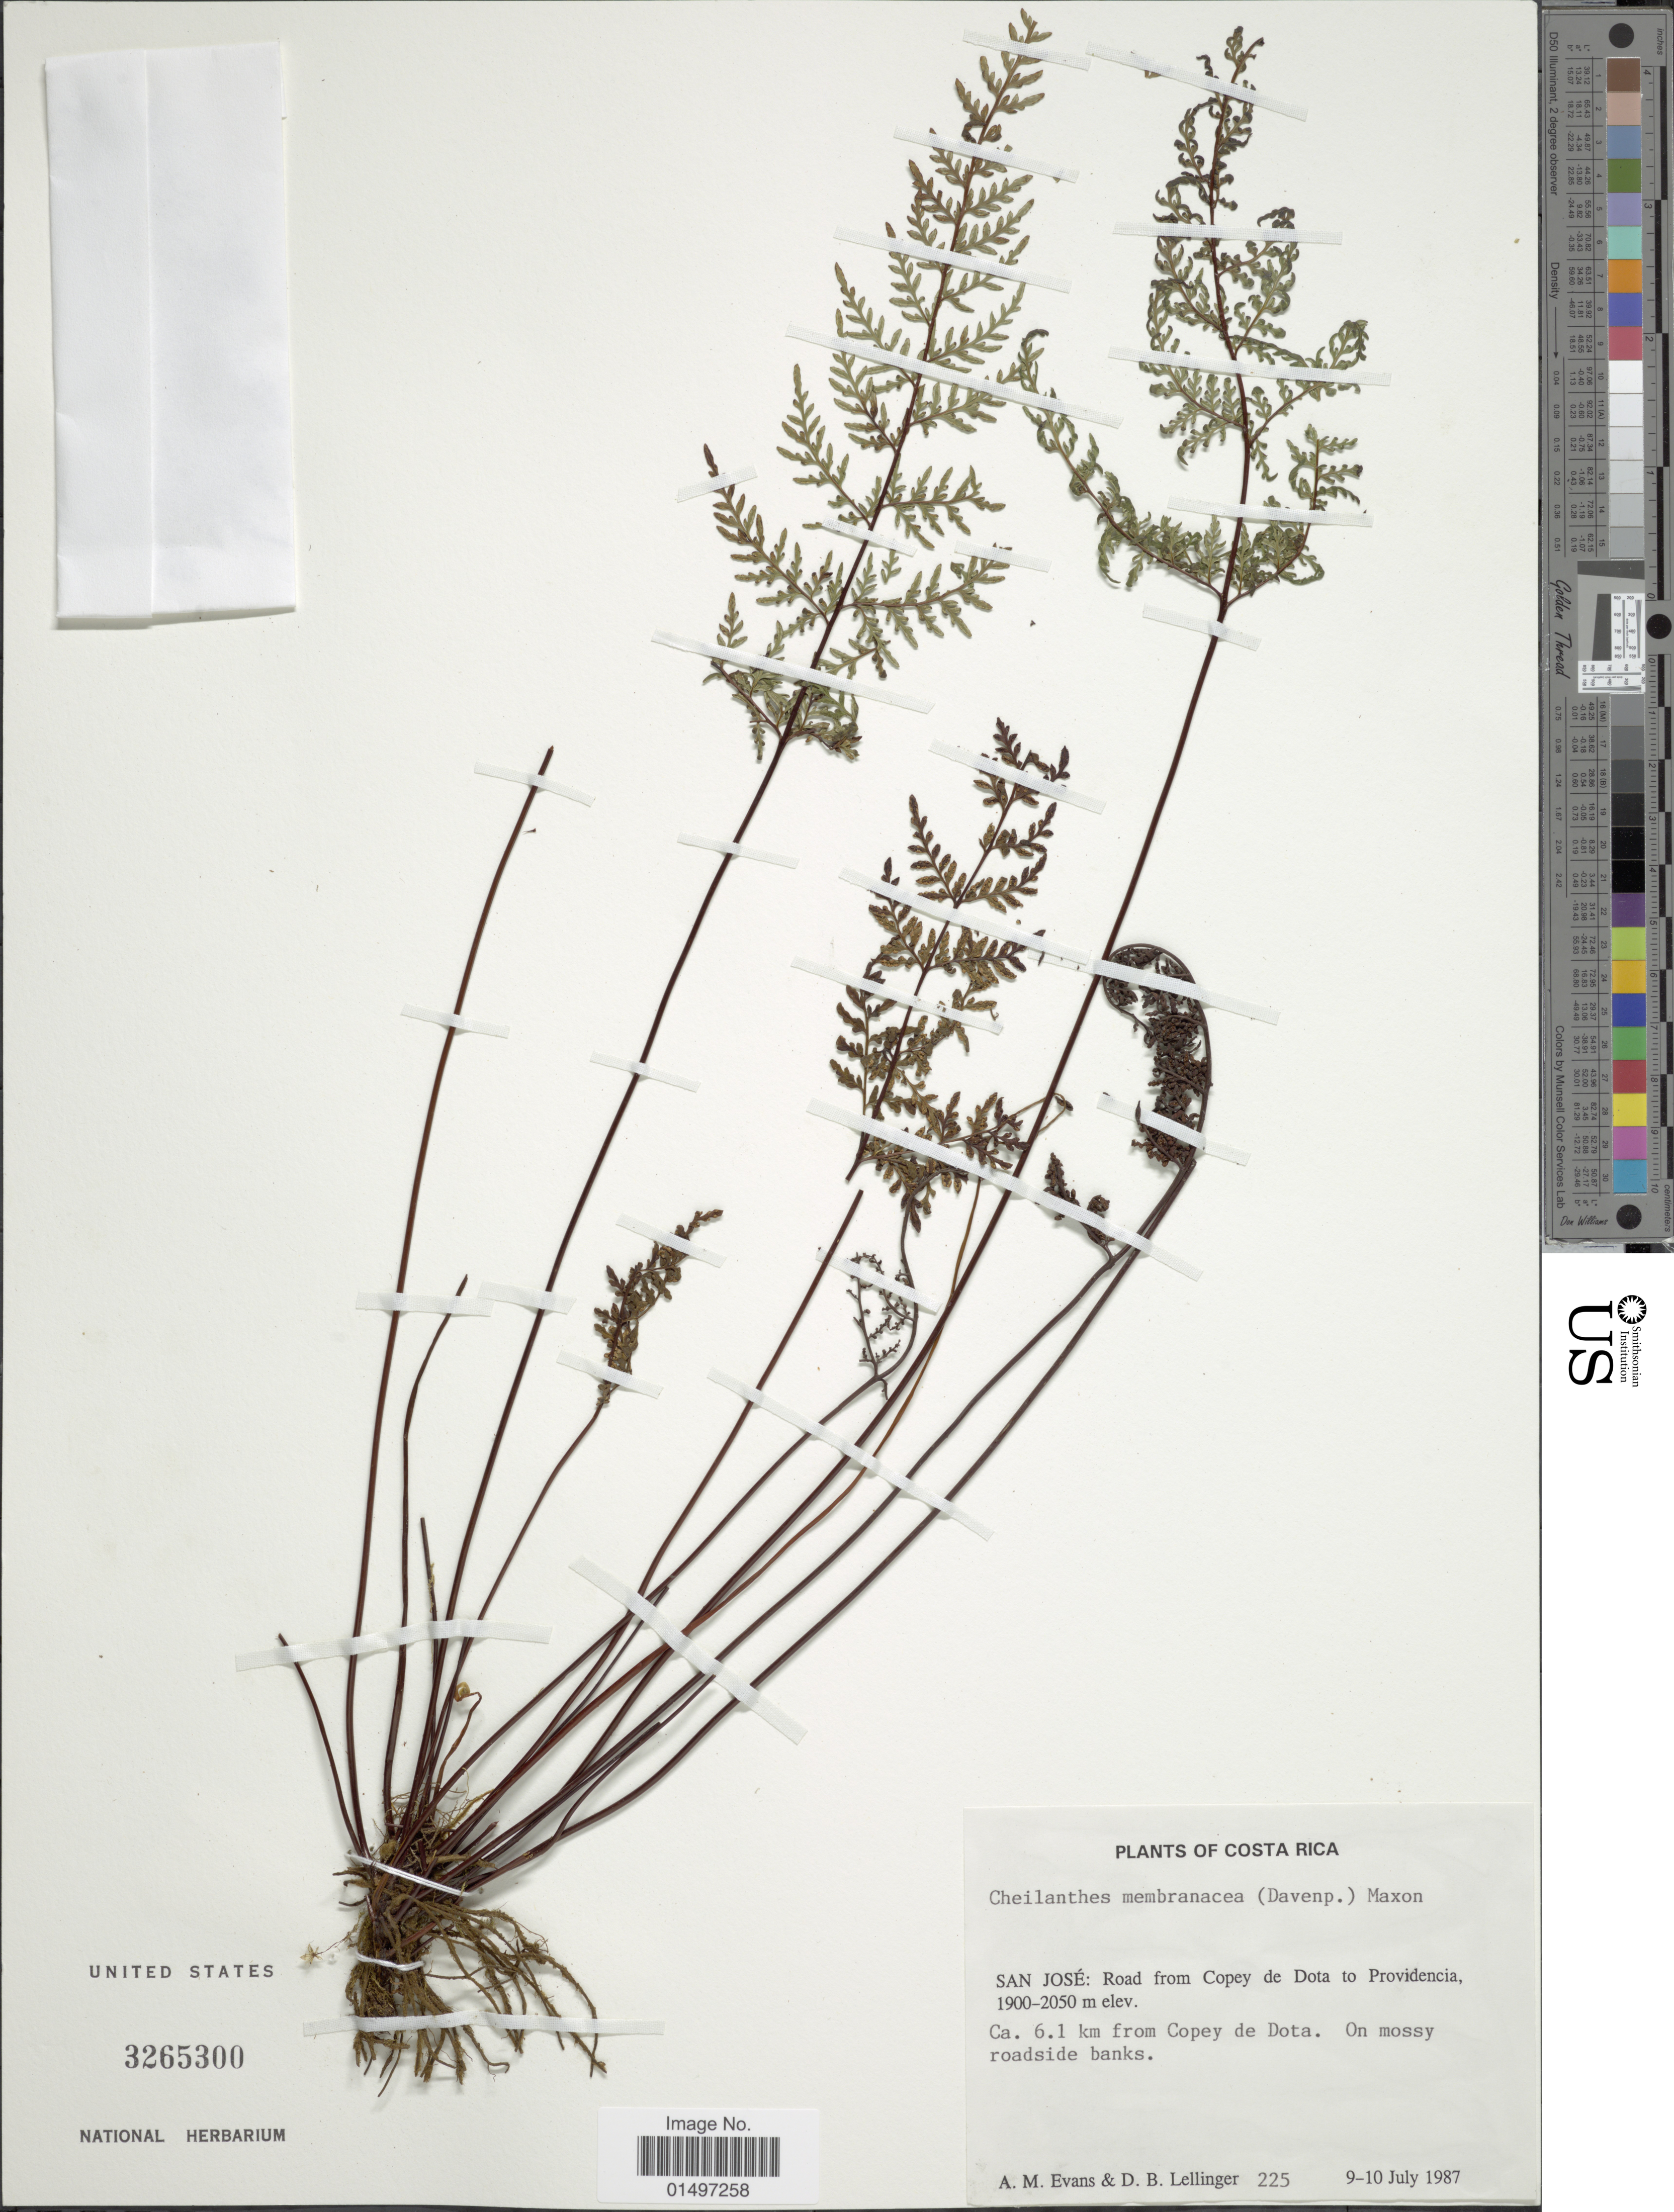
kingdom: Plantae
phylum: Tracheophyta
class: Polypodiopsida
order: Polypodiales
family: Pteridaceae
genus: Gaga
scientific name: Gaga membranacea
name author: (Davenp.) Fay W. Li & Windham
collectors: A. M. Evans & D. B. Lellinger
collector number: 225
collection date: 1987-07-09/1987-07-10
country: Costa Rica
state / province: San José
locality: Road from Copey de Dota to Providencia. Ca. 6.1 km from Copey de Dota.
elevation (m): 1900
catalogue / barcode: US 3265300